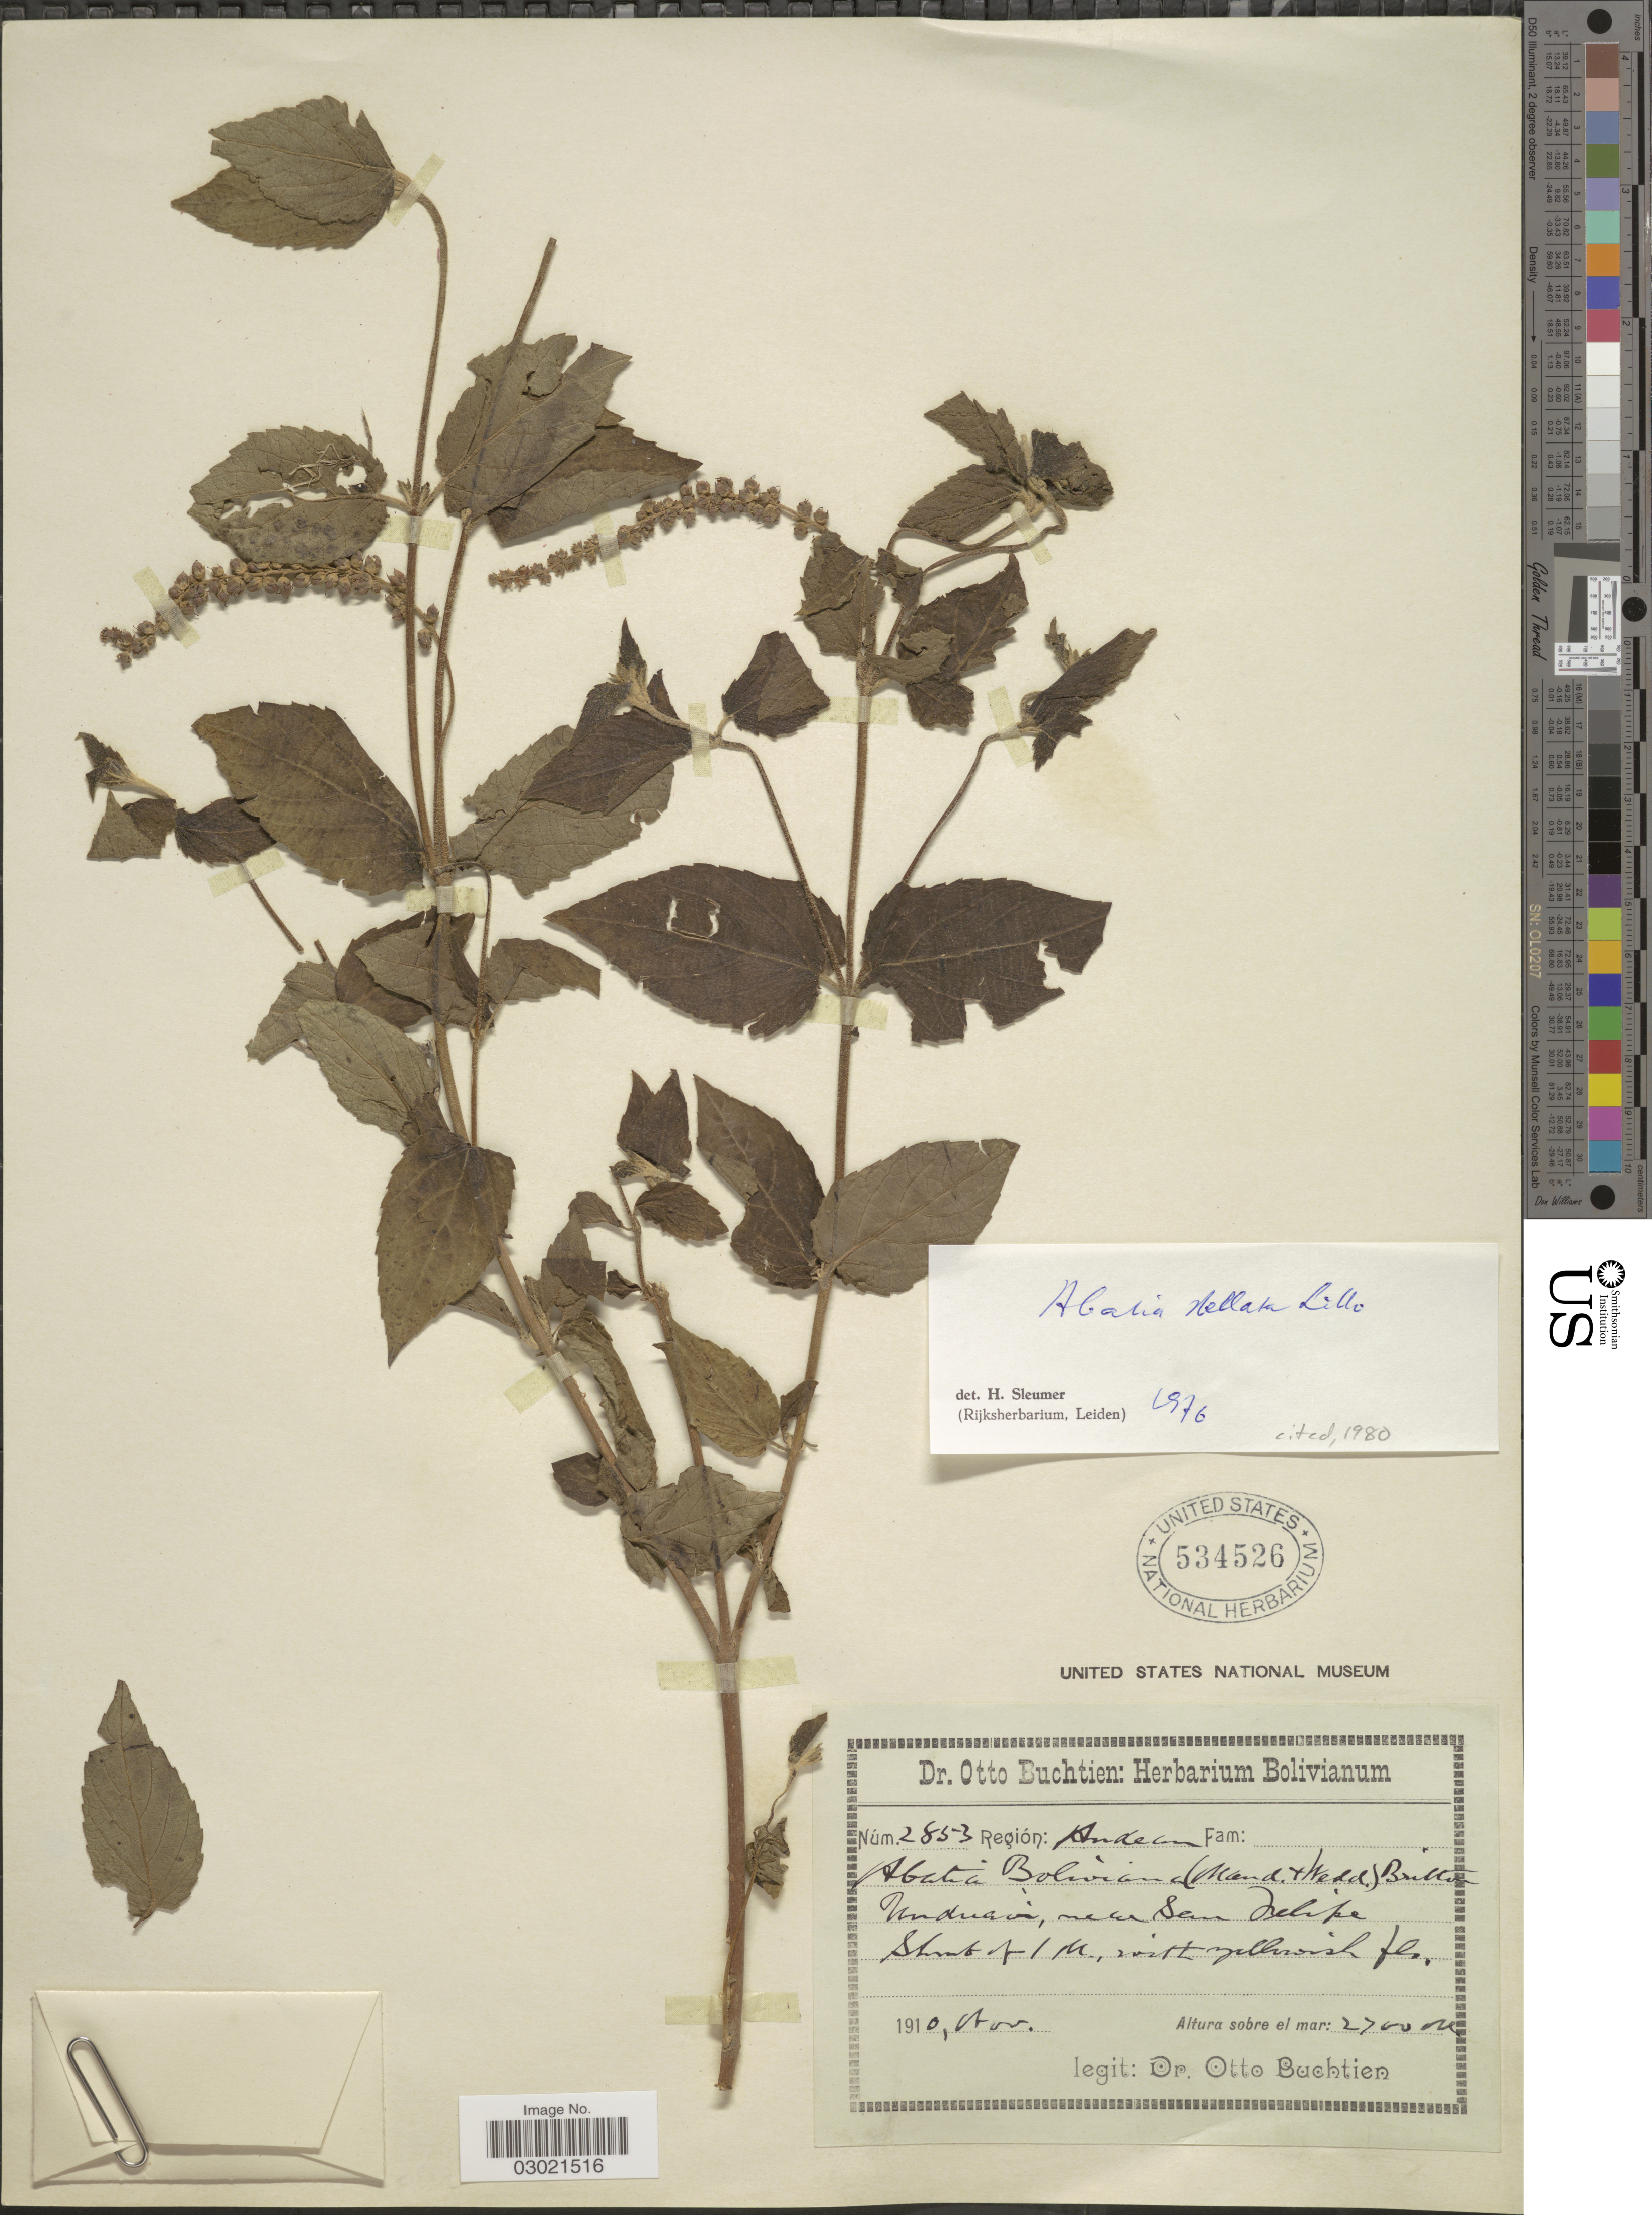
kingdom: Plantae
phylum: Tracheophyta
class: Magnoliopsida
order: Malpighiales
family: Salicaceae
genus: Abatia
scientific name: Abatia stellata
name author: Lillo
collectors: O. Buchtien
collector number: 2853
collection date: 1910-11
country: Bolivia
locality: Unduavi, near San Felipe.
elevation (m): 2700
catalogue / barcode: US 534526